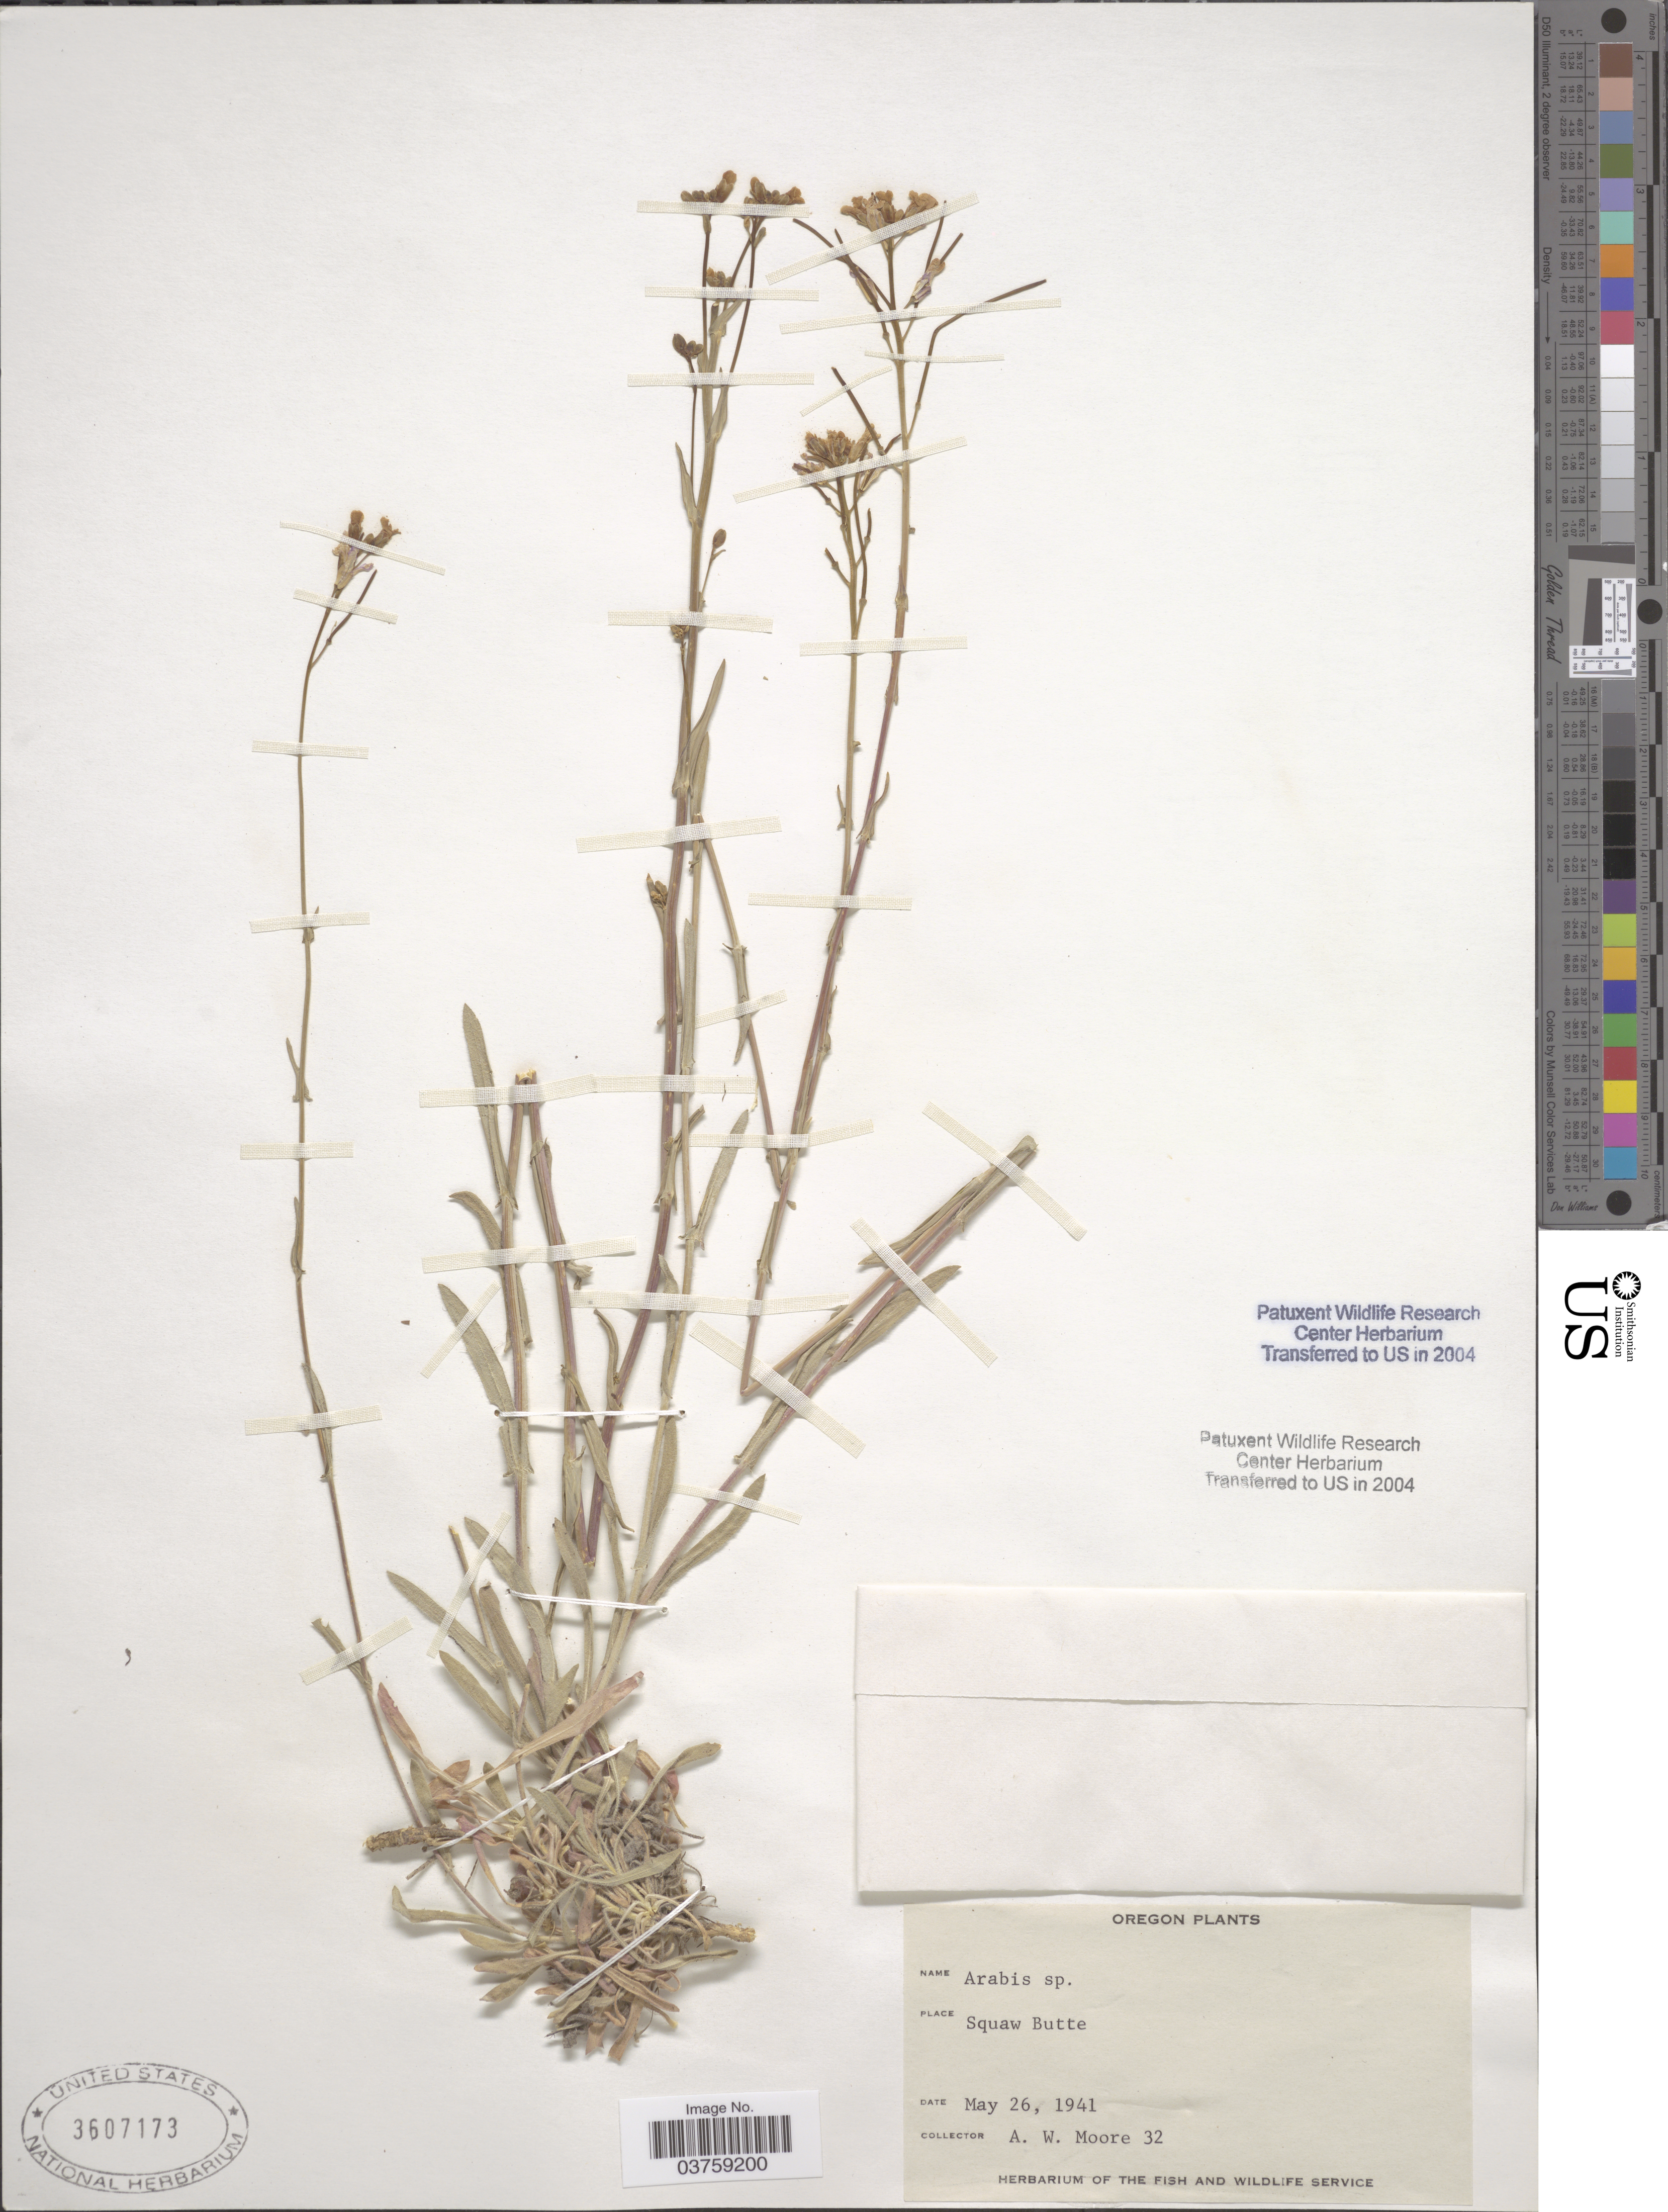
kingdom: Plantae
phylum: Tracheophyta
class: Magnoliopsida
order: Brassicales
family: Brassicaceae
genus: Arabis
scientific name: Arabis sp.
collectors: A. Moore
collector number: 32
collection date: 1941-05-26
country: United States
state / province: Oregon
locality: Squaw Butte.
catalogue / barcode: US 3607173